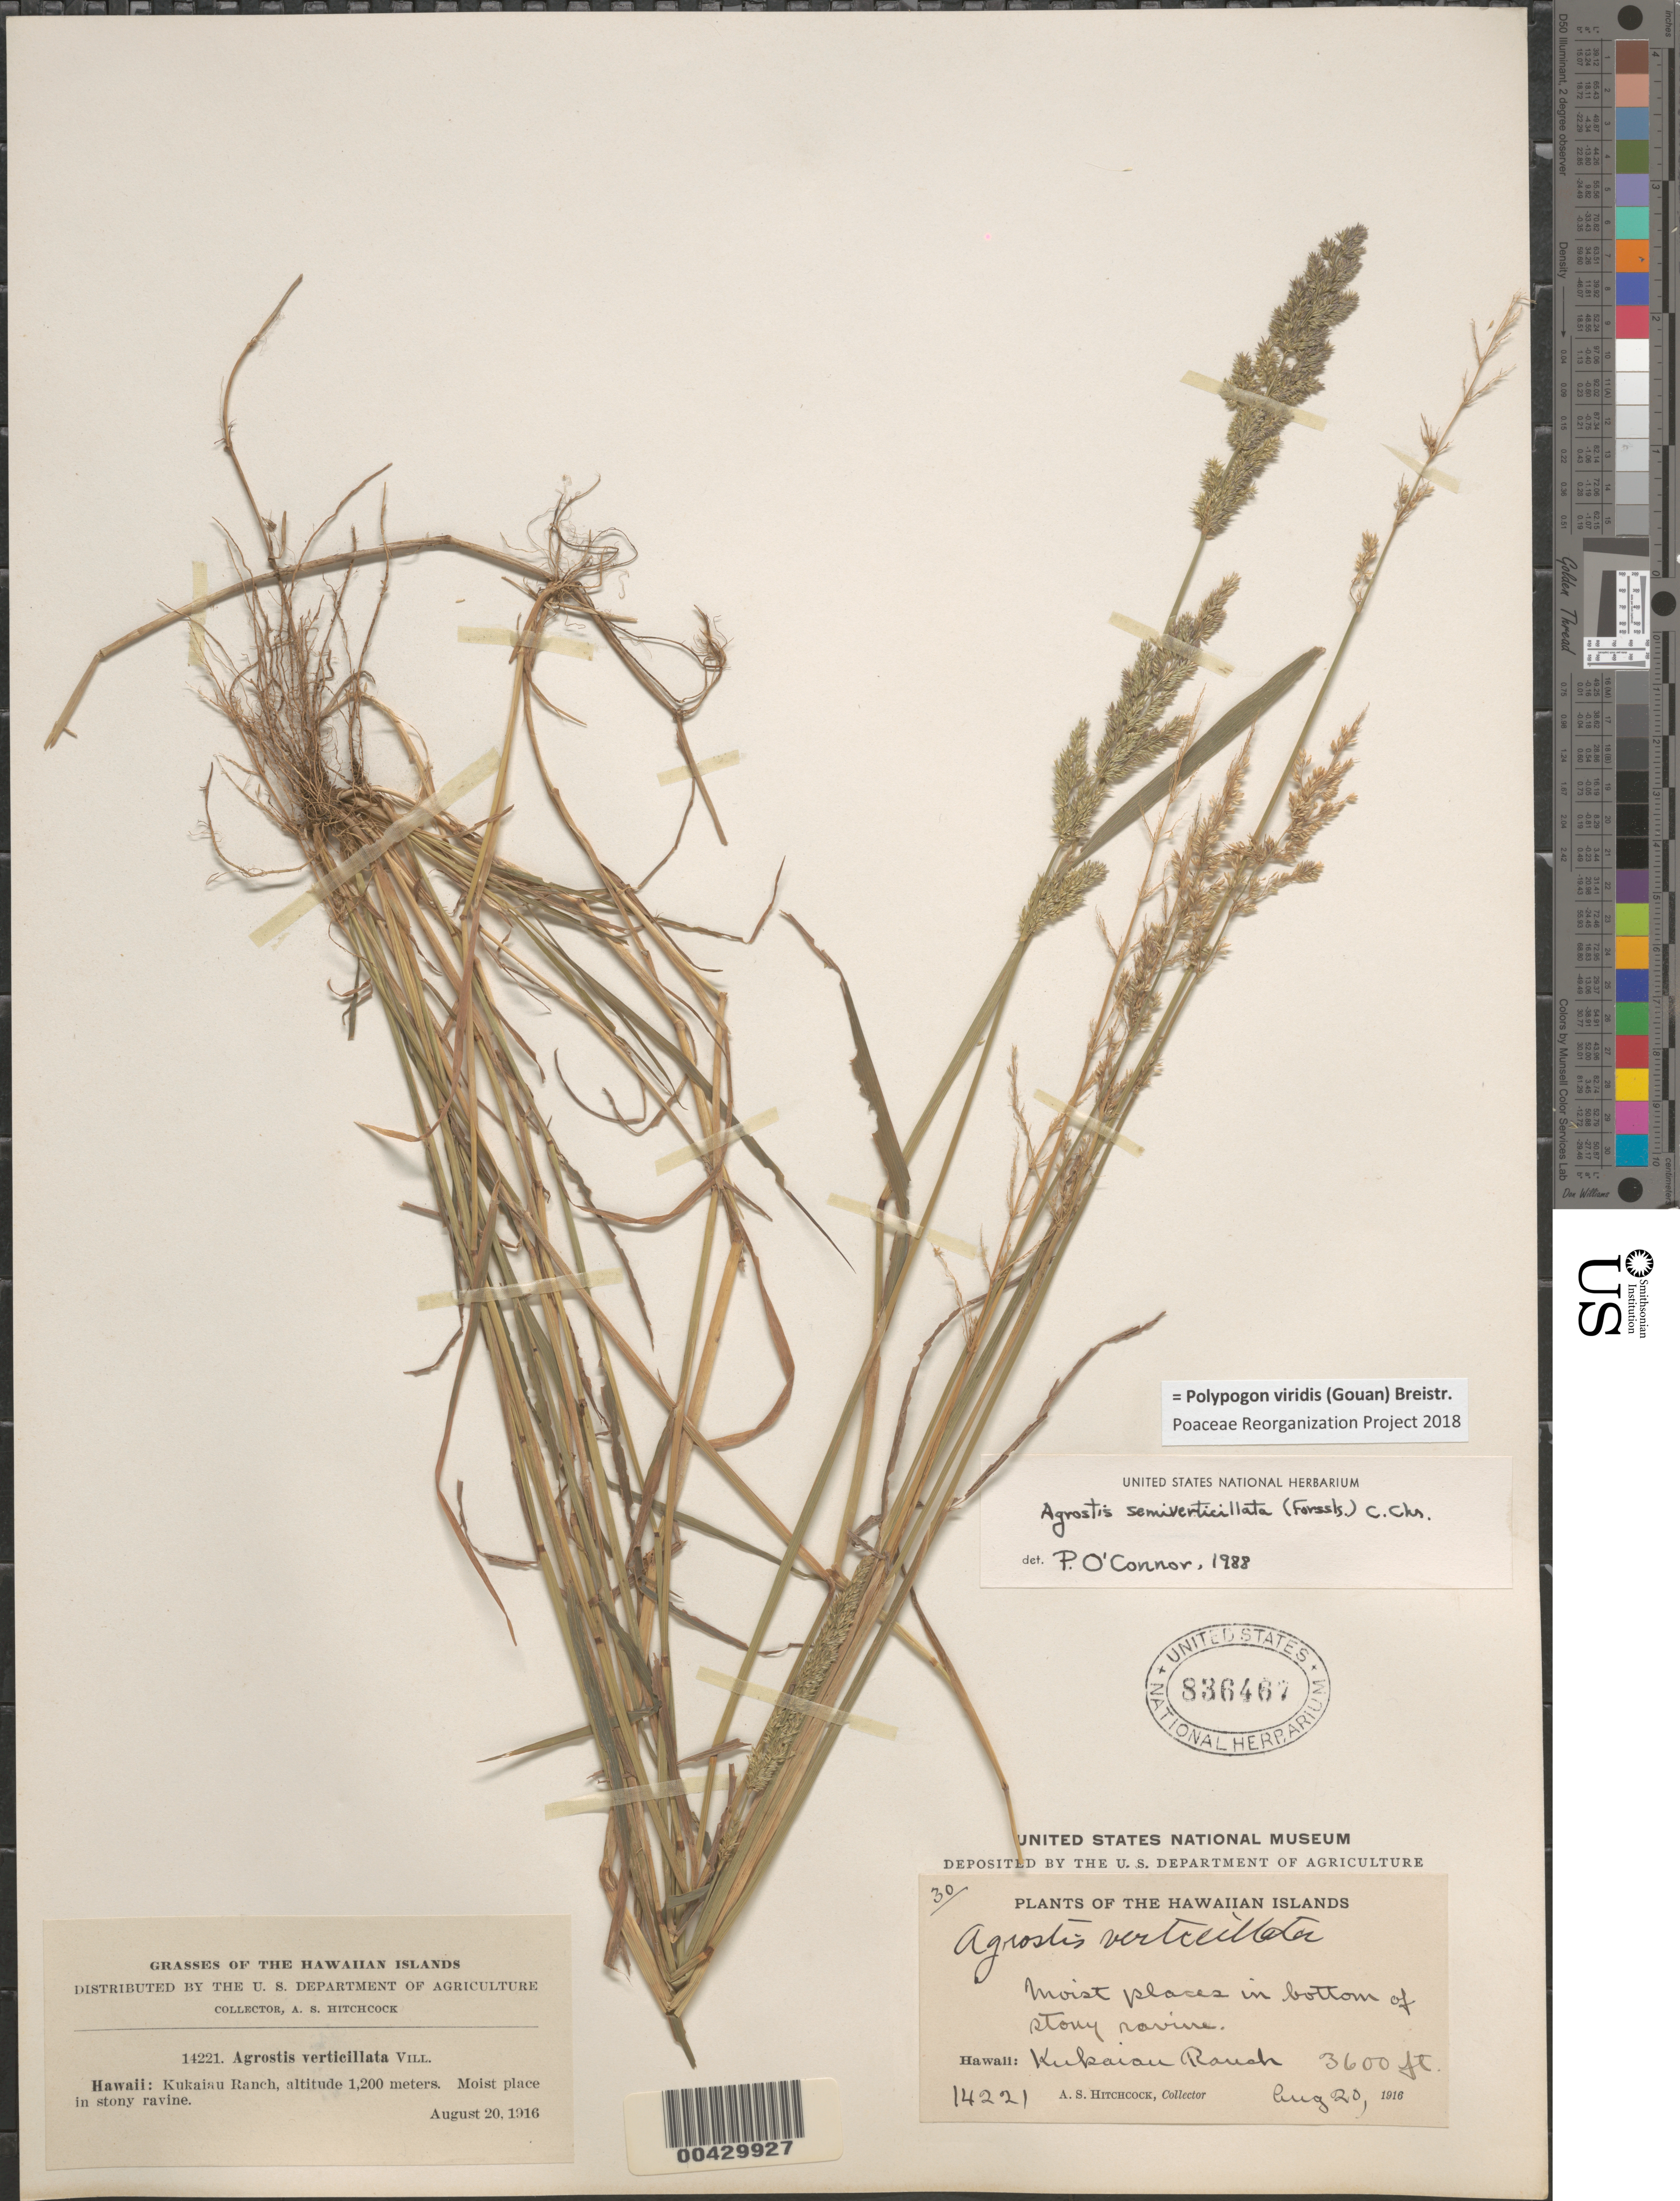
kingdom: Plantae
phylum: Tracheophyta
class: Liliopsida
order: Poales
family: Poaceae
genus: Polypogon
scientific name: Polypogon viridis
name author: (Gouan) Breistroffer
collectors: A. S. Hitchcock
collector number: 14221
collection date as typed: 20 Aug 1916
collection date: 1916-08-20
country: United States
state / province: Hawaii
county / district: Hawaii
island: Hawaii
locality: Kukaiau Ranch, moist places in bottom of stony ravine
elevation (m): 1097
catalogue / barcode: US 836467